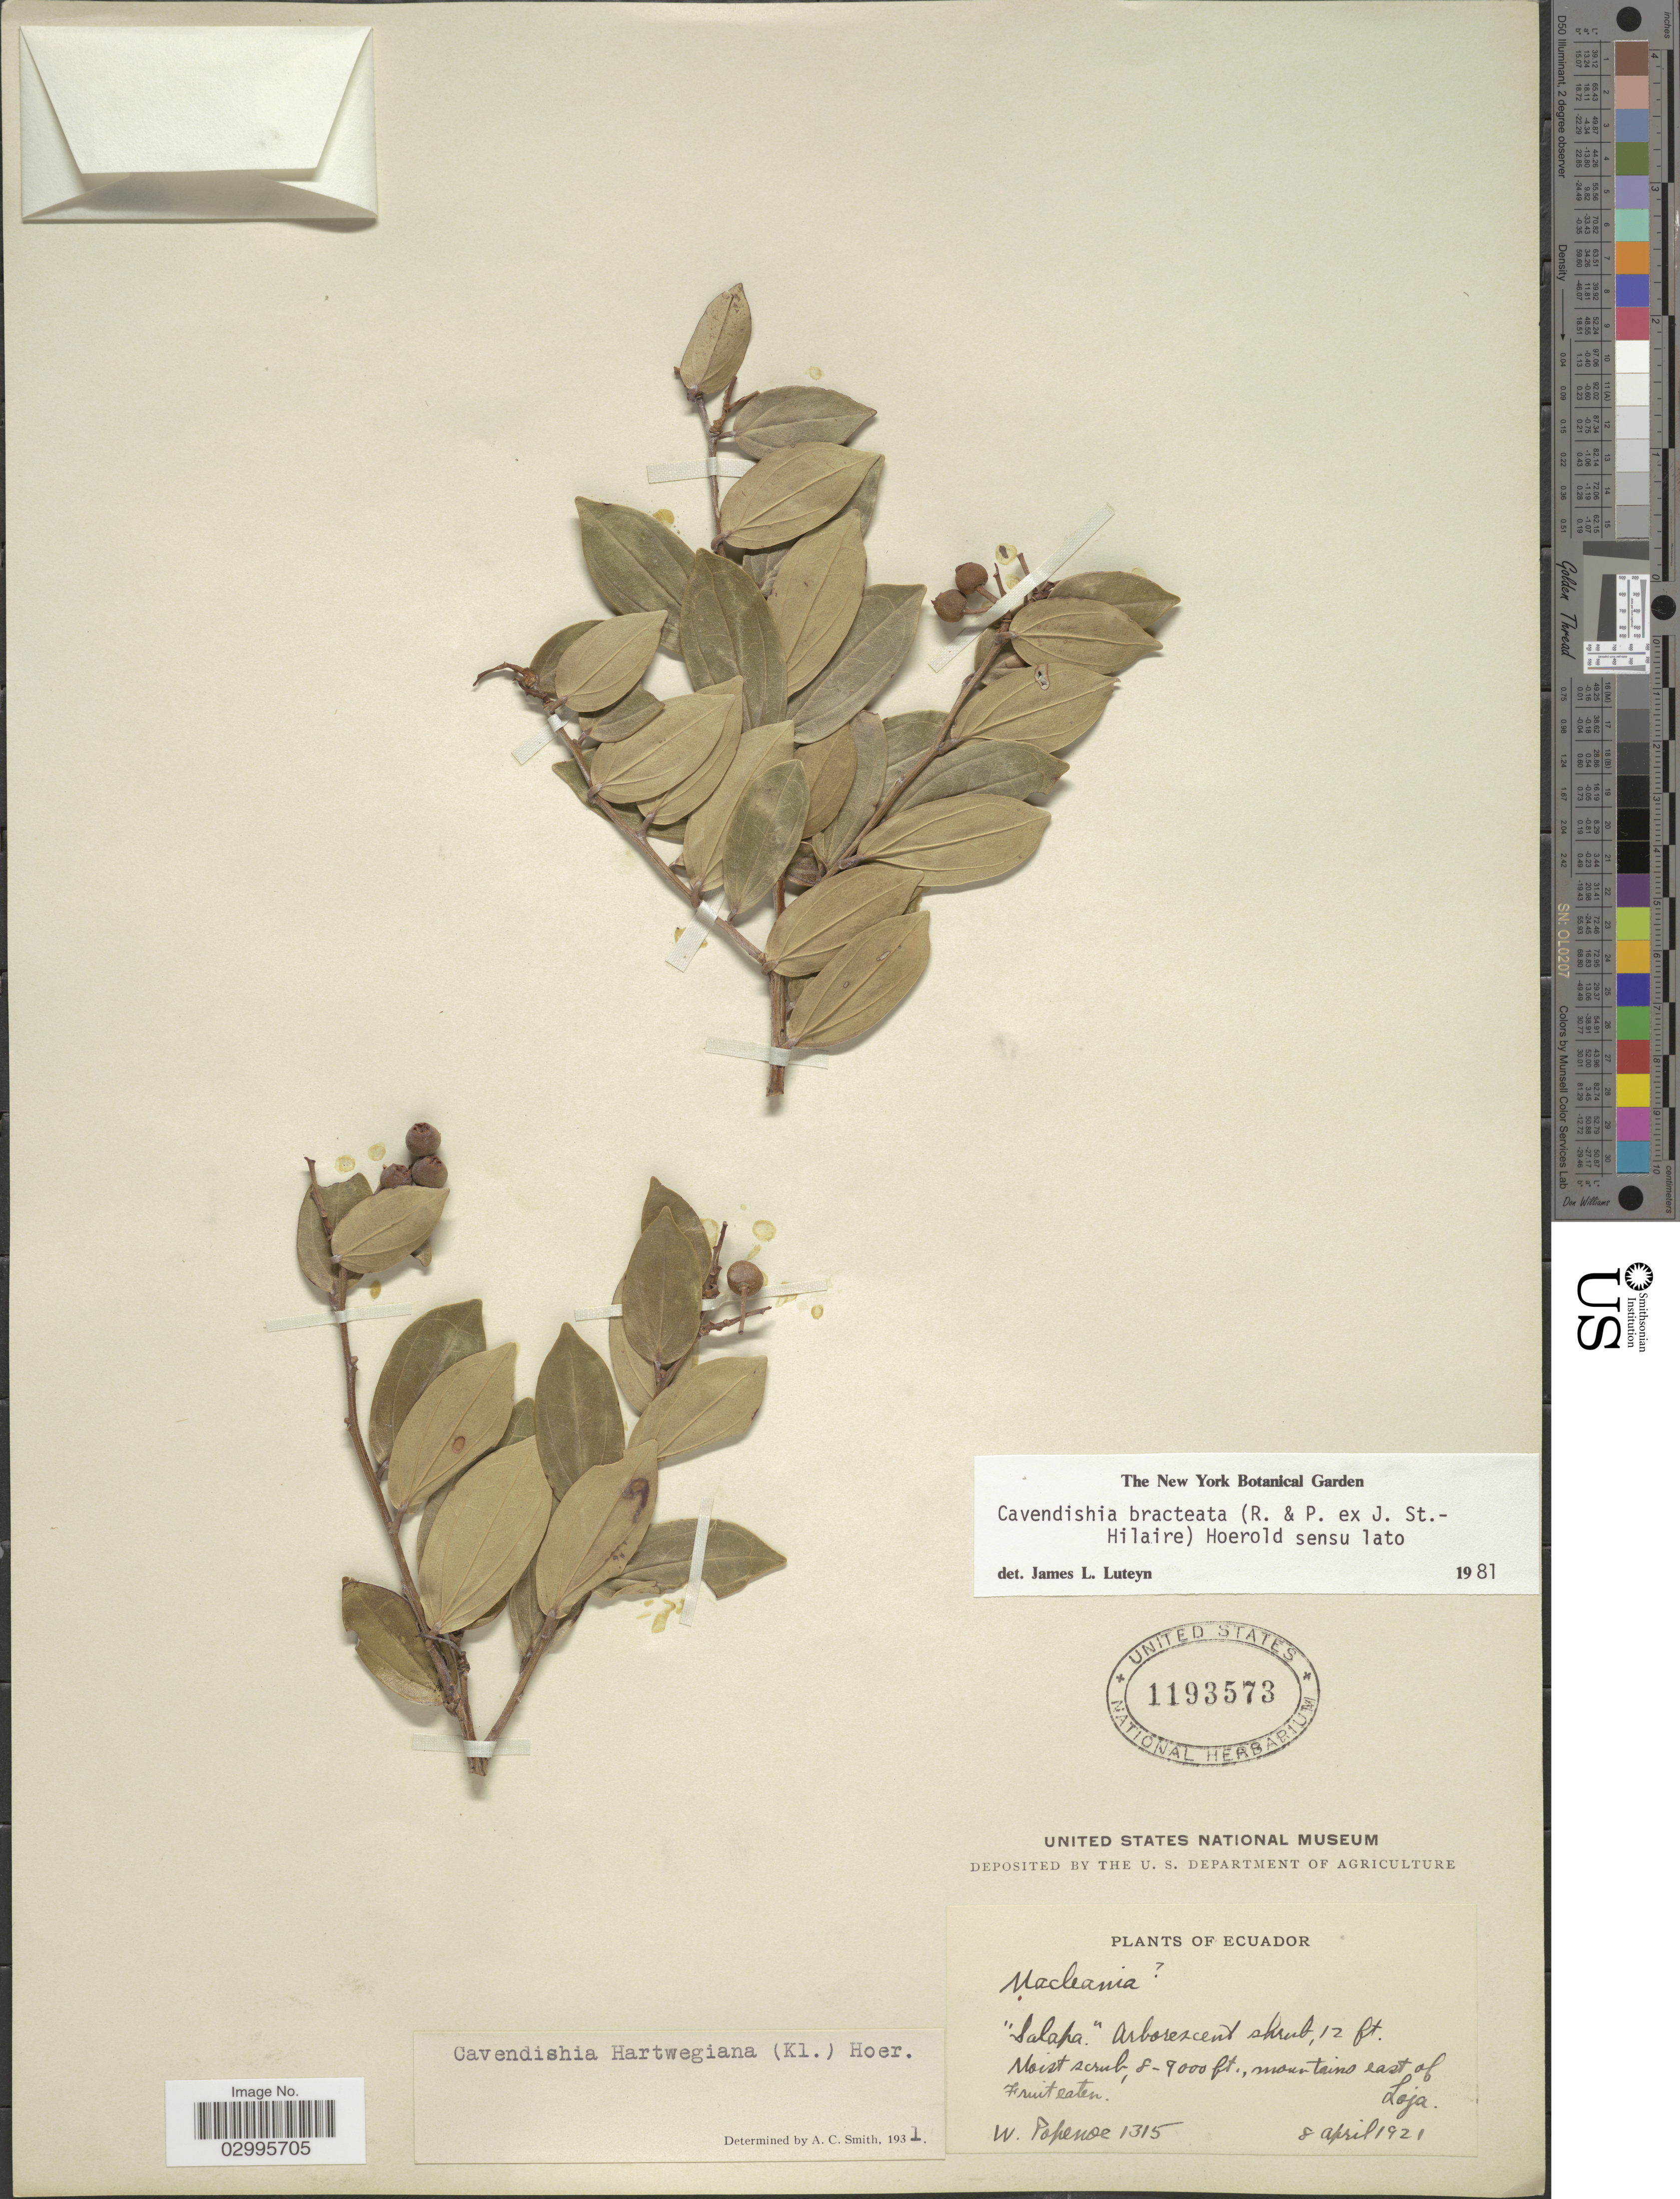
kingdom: Plantae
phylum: Tracheophyta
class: Magnoliopsida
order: Ericales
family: Ericaceae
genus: Cavendishia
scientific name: Cavendishia bracteata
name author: (Ruiz & Pav. ex J. St.-Hil.) Hoerold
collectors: W. Popenoe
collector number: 1315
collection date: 1921-04-08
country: Ecuador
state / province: Loja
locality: Mountains east of Loja.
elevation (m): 2438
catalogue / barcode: US 1193573